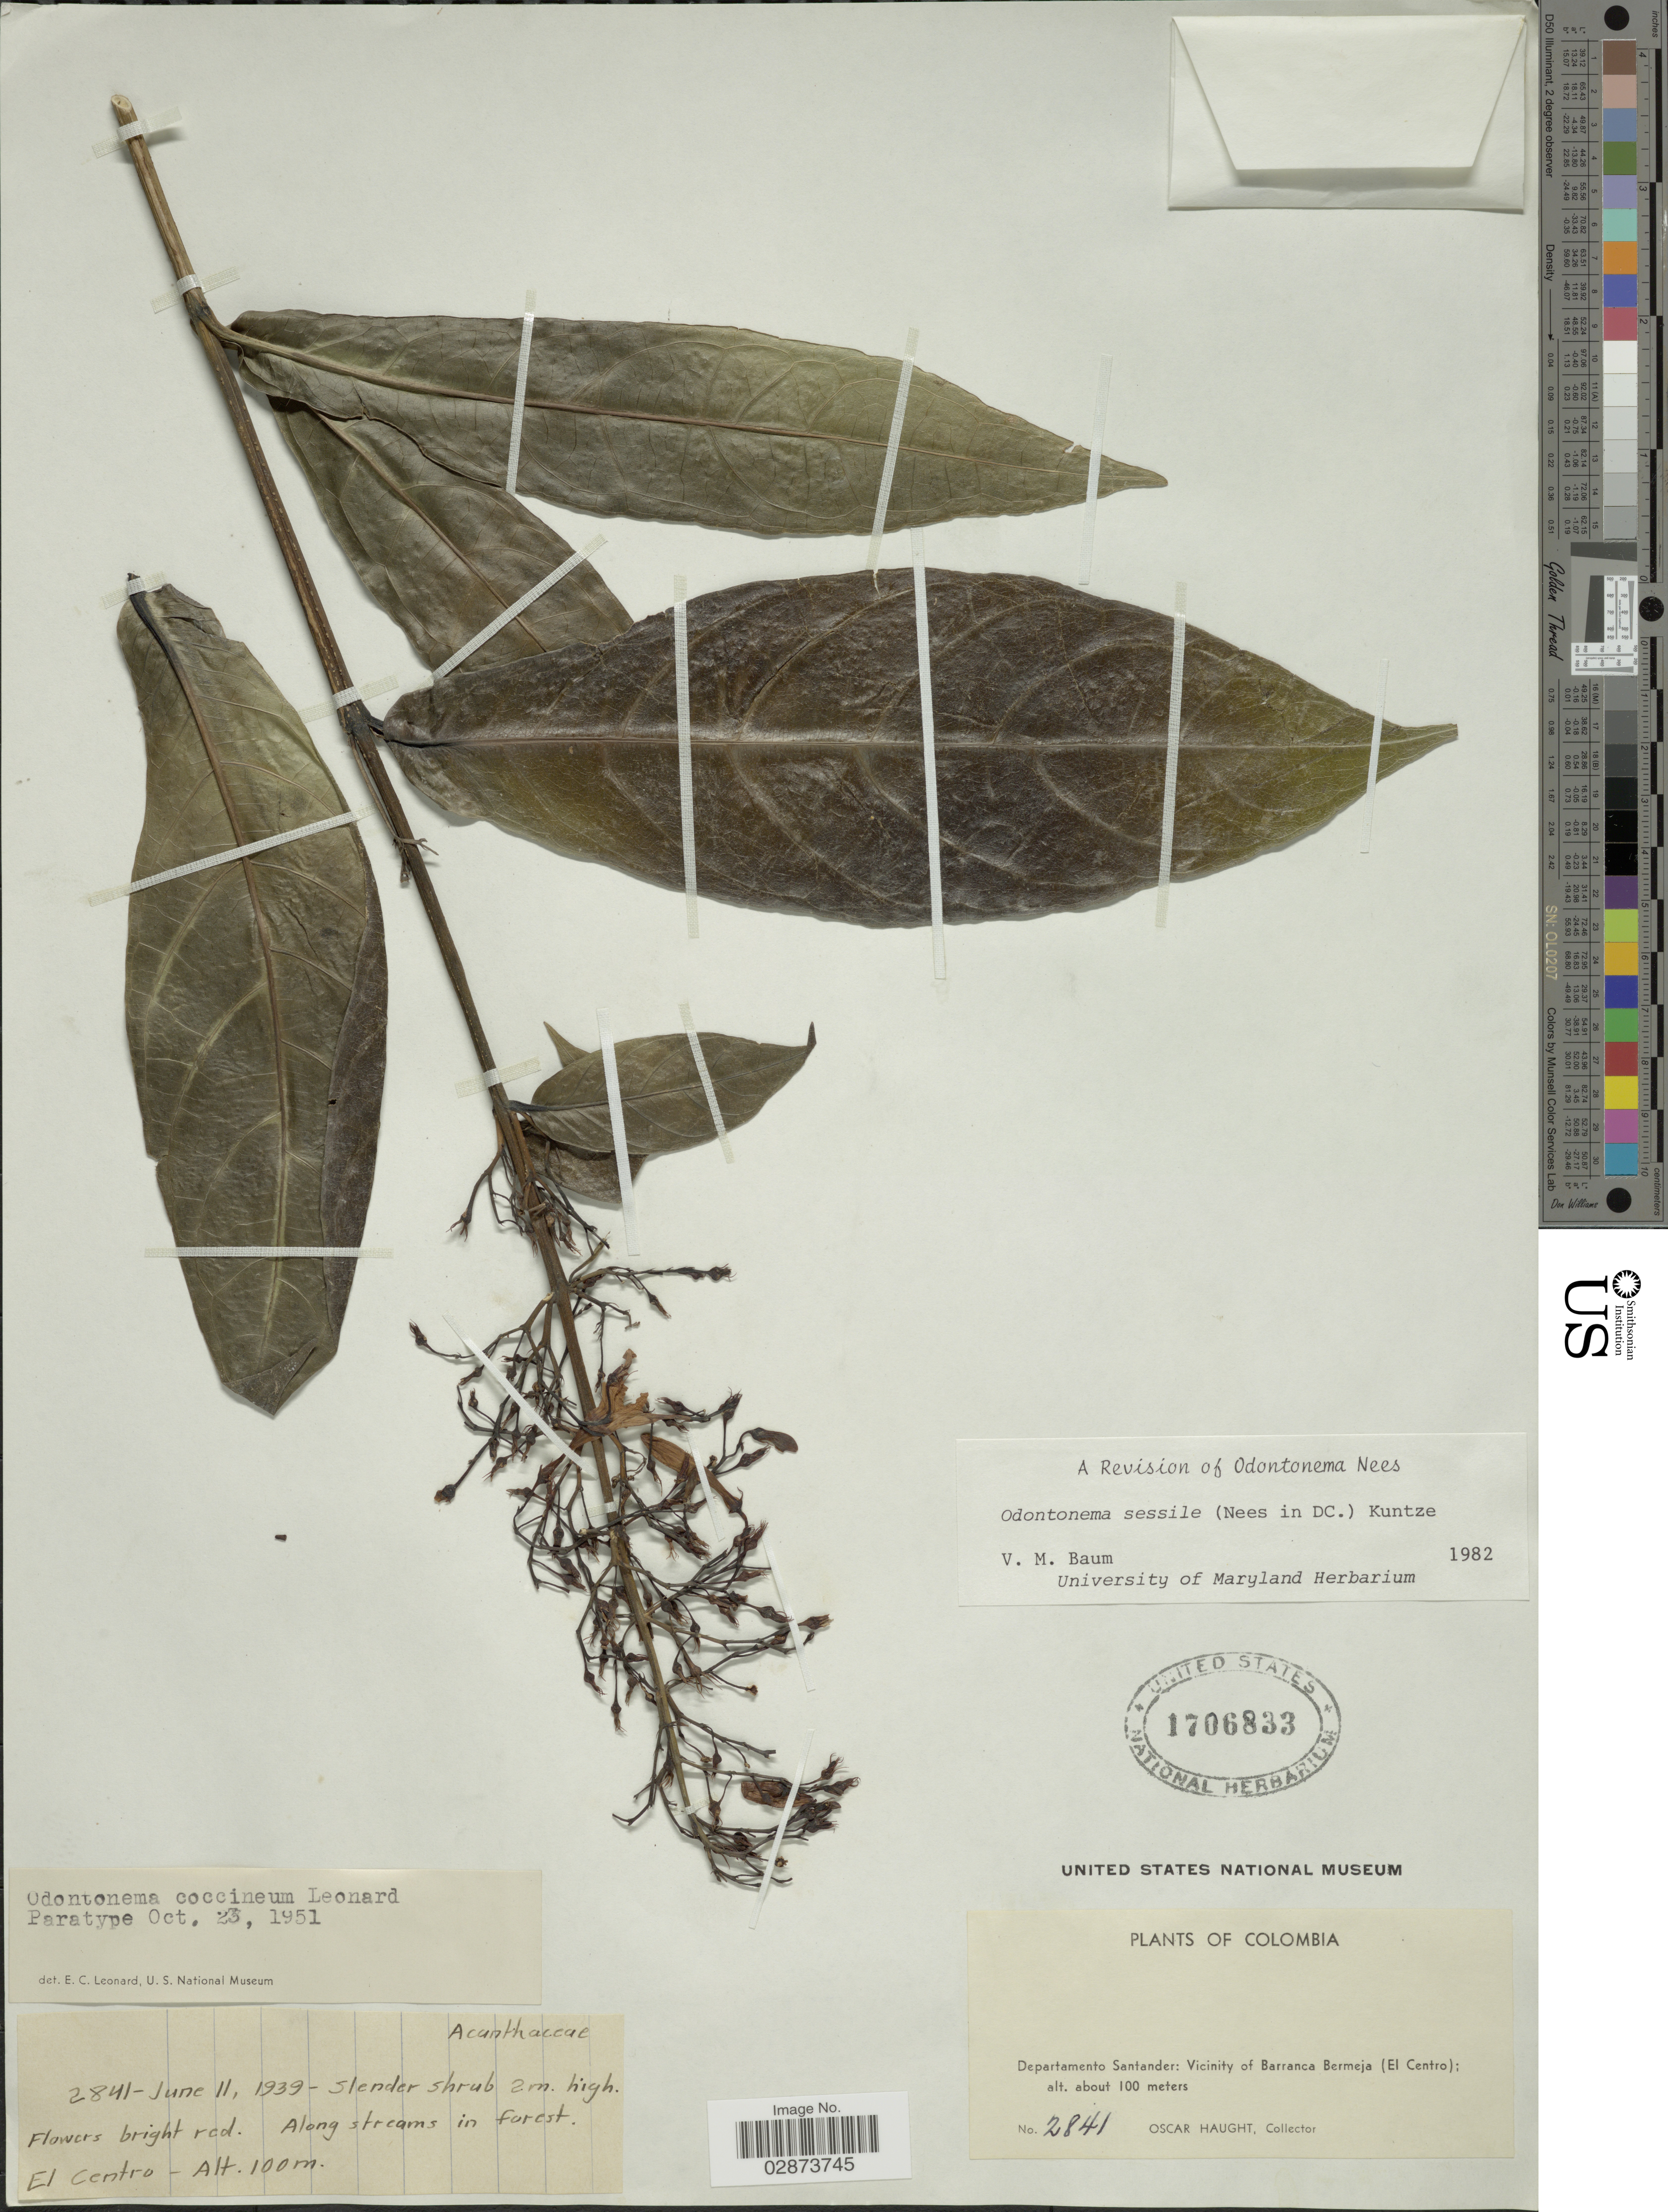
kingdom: Plantae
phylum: Tracheophyta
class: Magnoliopsida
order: Lamiales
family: Acanthaceae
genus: Odontonema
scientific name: Odontonema sessile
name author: (Nees) Kuntze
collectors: O. L. Haught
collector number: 2841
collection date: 1939-06-11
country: Colombia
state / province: Santander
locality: Departamento Santander: Vicinity of Barranca Bermejo (El Centro).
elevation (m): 100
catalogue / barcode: US 1706833